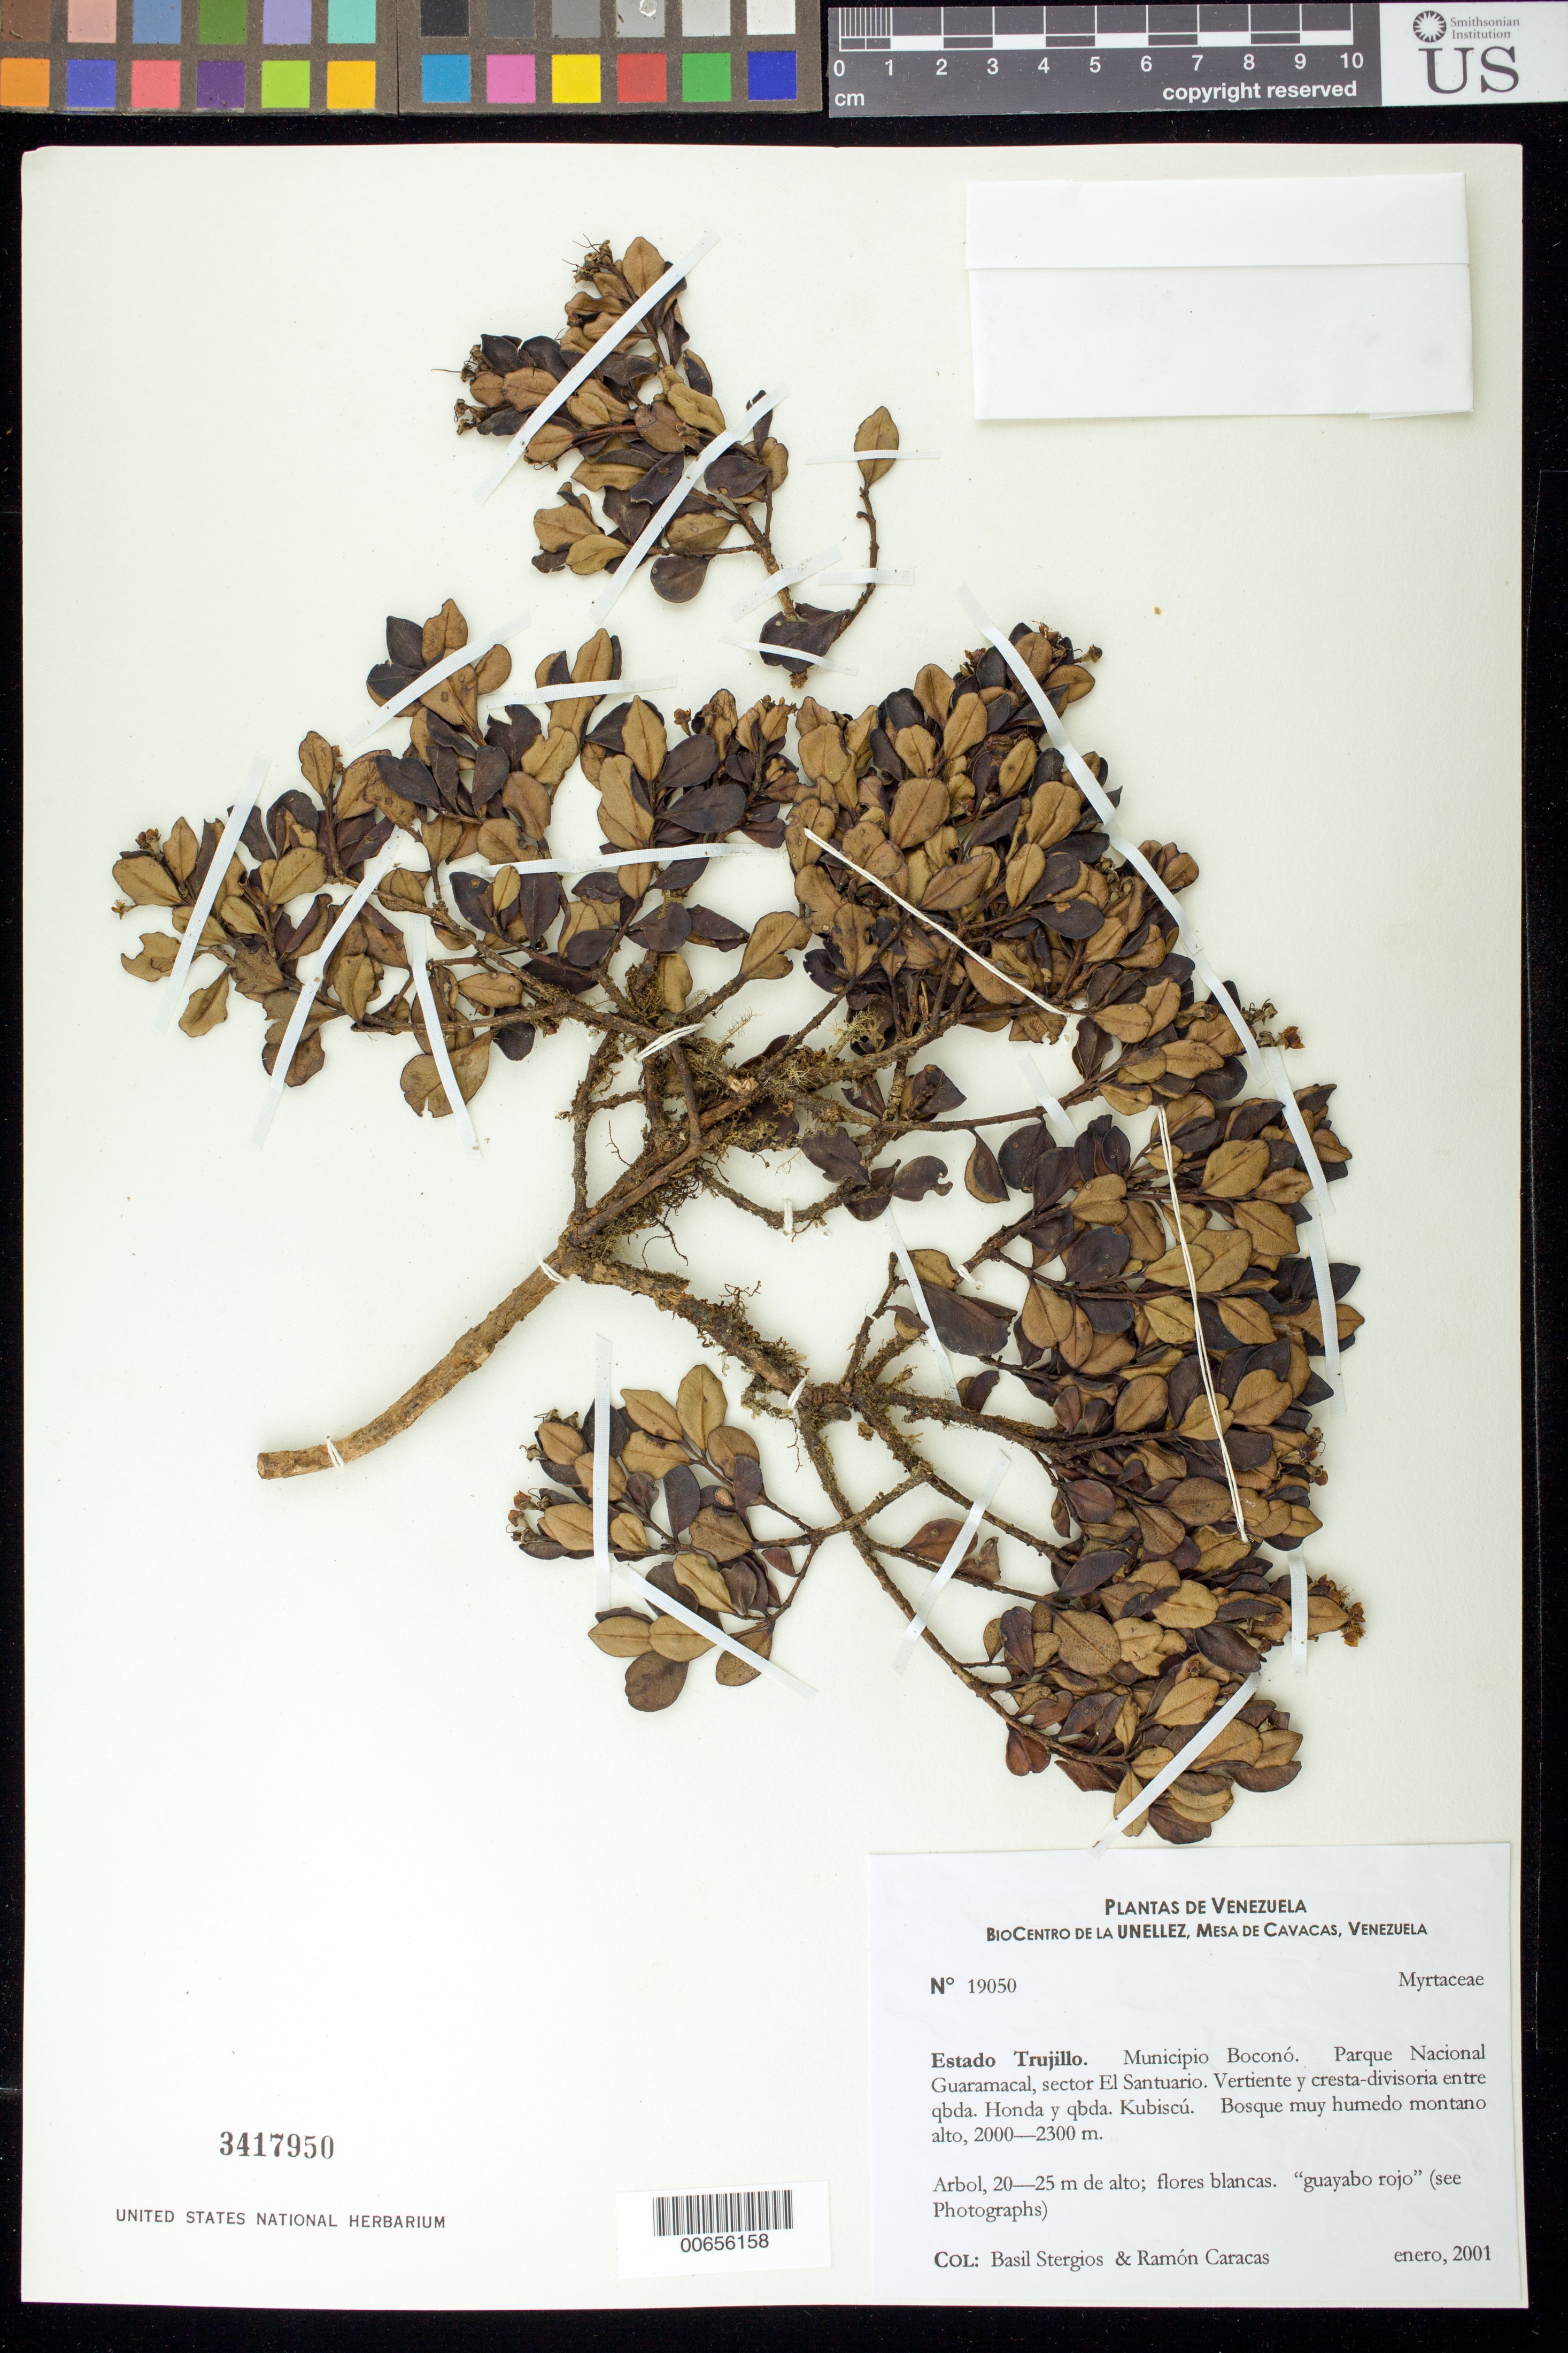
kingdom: Plantae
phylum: Tracheophyta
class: Magnoliopsida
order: Myrtales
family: Myrtaceae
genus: Myrcianthes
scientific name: Myrcianthes sp.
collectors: B. G. Stergios & R. Caracas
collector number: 19050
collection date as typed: Jan 2001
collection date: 2001-01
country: Venezuela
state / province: Trujillo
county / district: Boconó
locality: Parque Nacional Guaramacal, sector El Santuario, vertiente y cresta-divisoria entre Quebrada Honda y Quebrada Kubiscú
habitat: Bosque muy húmedo montano alto.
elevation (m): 2000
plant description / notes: Common name: Guayabo rojo; GUYN, MY, NY, PORT, SEL, US, VEN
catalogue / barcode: US 3417950